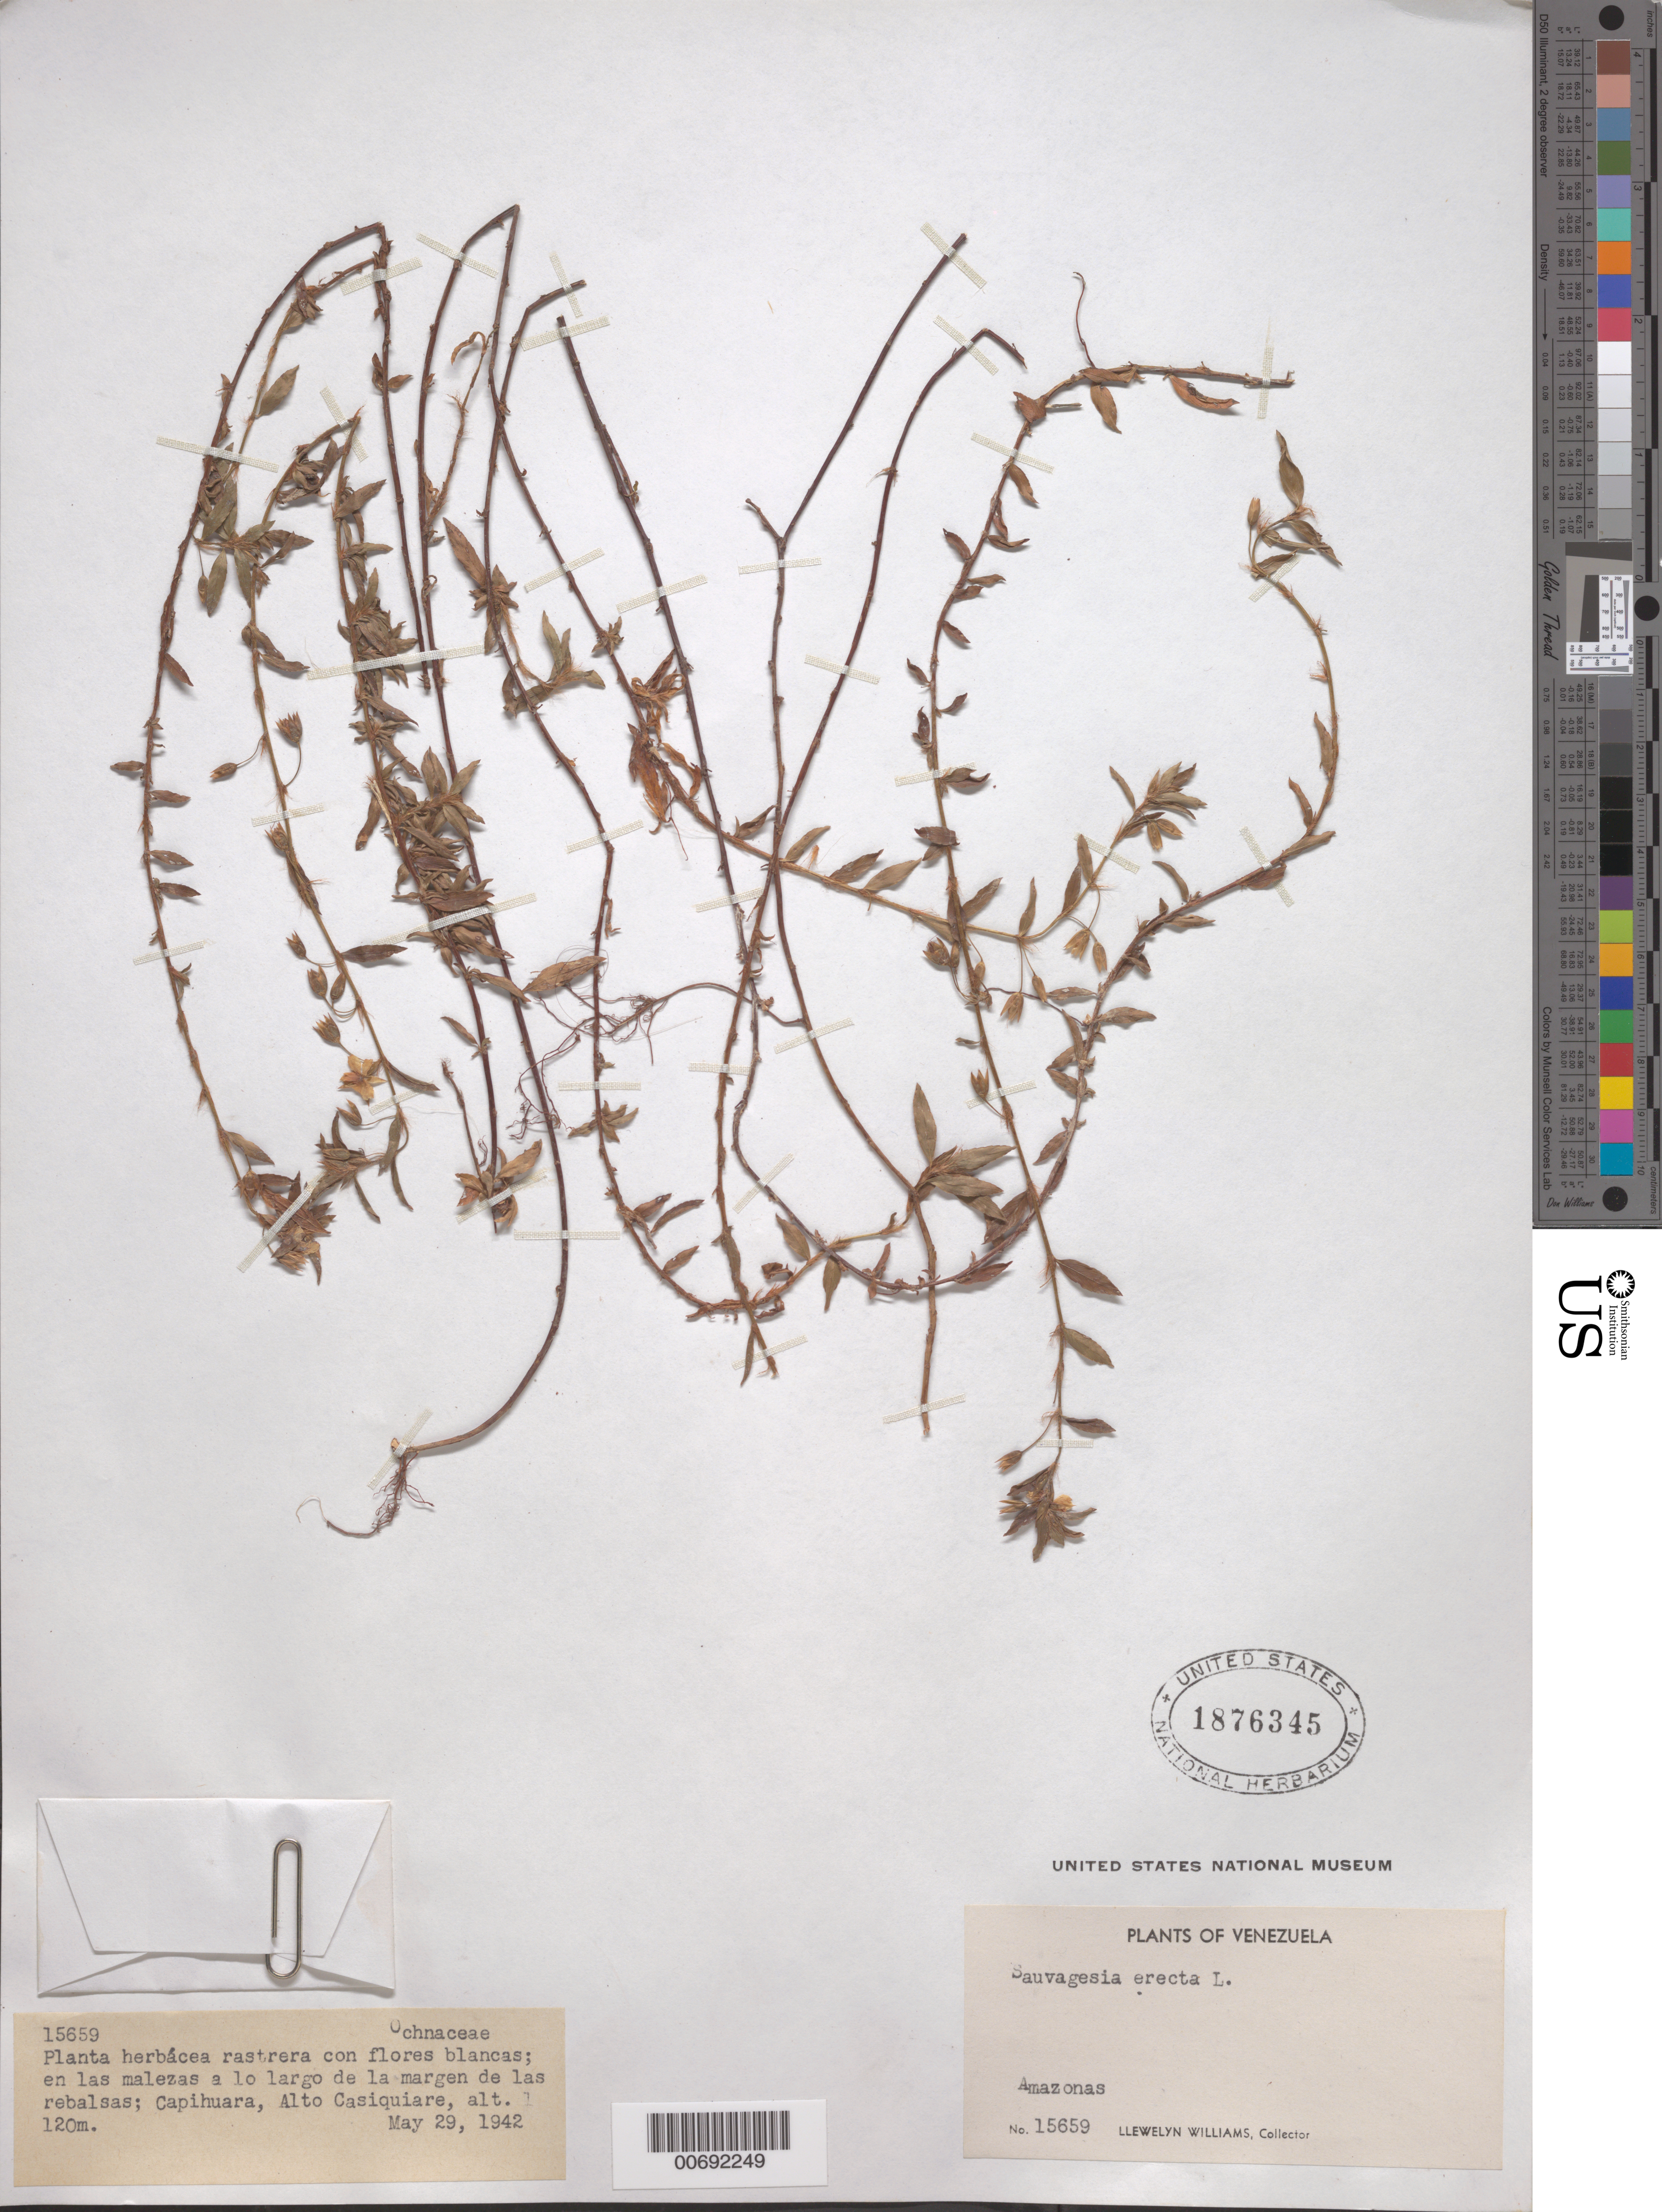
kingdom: Plantae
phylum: Tracheophyta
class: Magnoliopsida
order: Malpighiales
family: Ochnaceae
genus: Sauvagesia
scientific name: Sauvagesia erecta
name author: L.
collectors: Ll. Williams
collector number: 15659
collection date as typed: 29-May-42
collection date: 1942-05-29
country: Venezuela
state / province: Amazonas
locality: Capihuara, Alto Casiquiare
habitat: Malezas a lo largo de la margen de las rebalsas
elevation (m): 120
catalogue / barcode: US 1876345